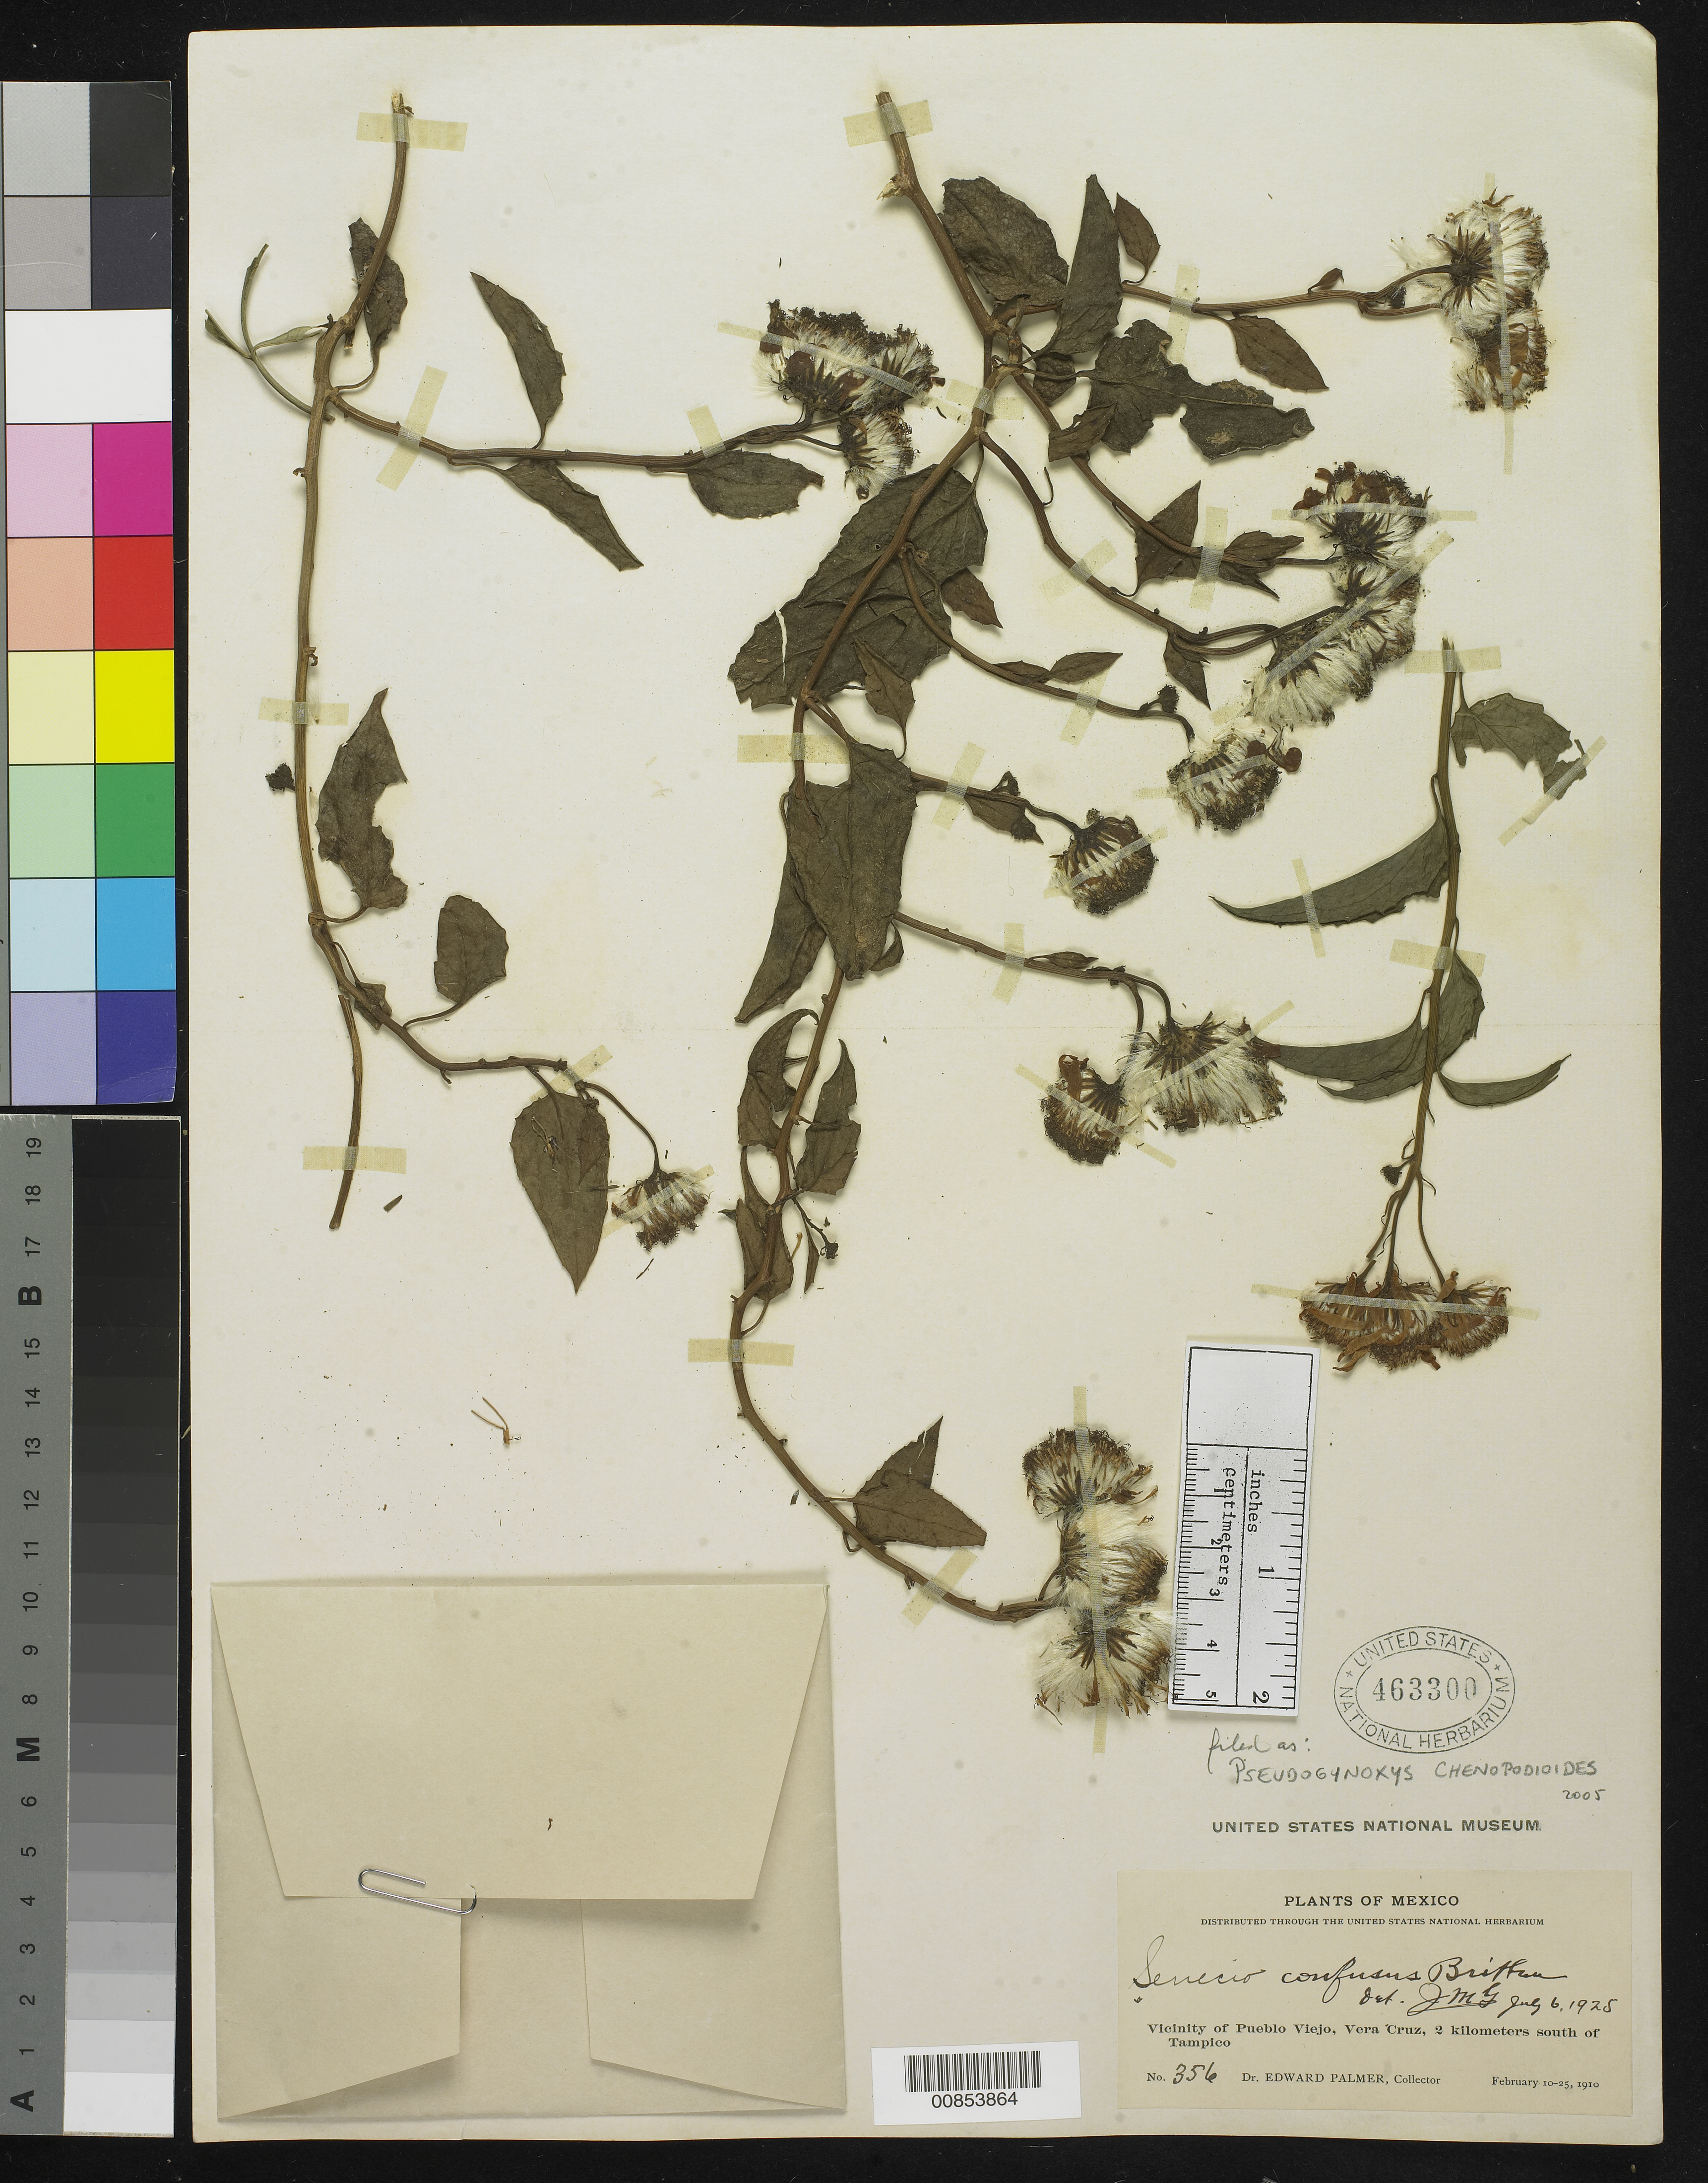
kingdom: Plantae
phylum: Tracheophyta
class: Magnoliopsida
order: Asterales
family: Asteraceae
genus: Pseudogynoxys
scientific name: Pseudogynoxys chenopodioides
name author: (Kunth) Cabrera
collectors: E. Palmer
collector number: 356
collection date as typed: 10 Feb 1910 to 25 Feb 1910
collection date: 1910-02-10/1910-02-25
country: Mexico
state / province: Veracruz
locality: Vicinity of Pueblo Viejo, Veracruz, 2 kilometers south of Tampico.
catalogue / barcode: US 463300